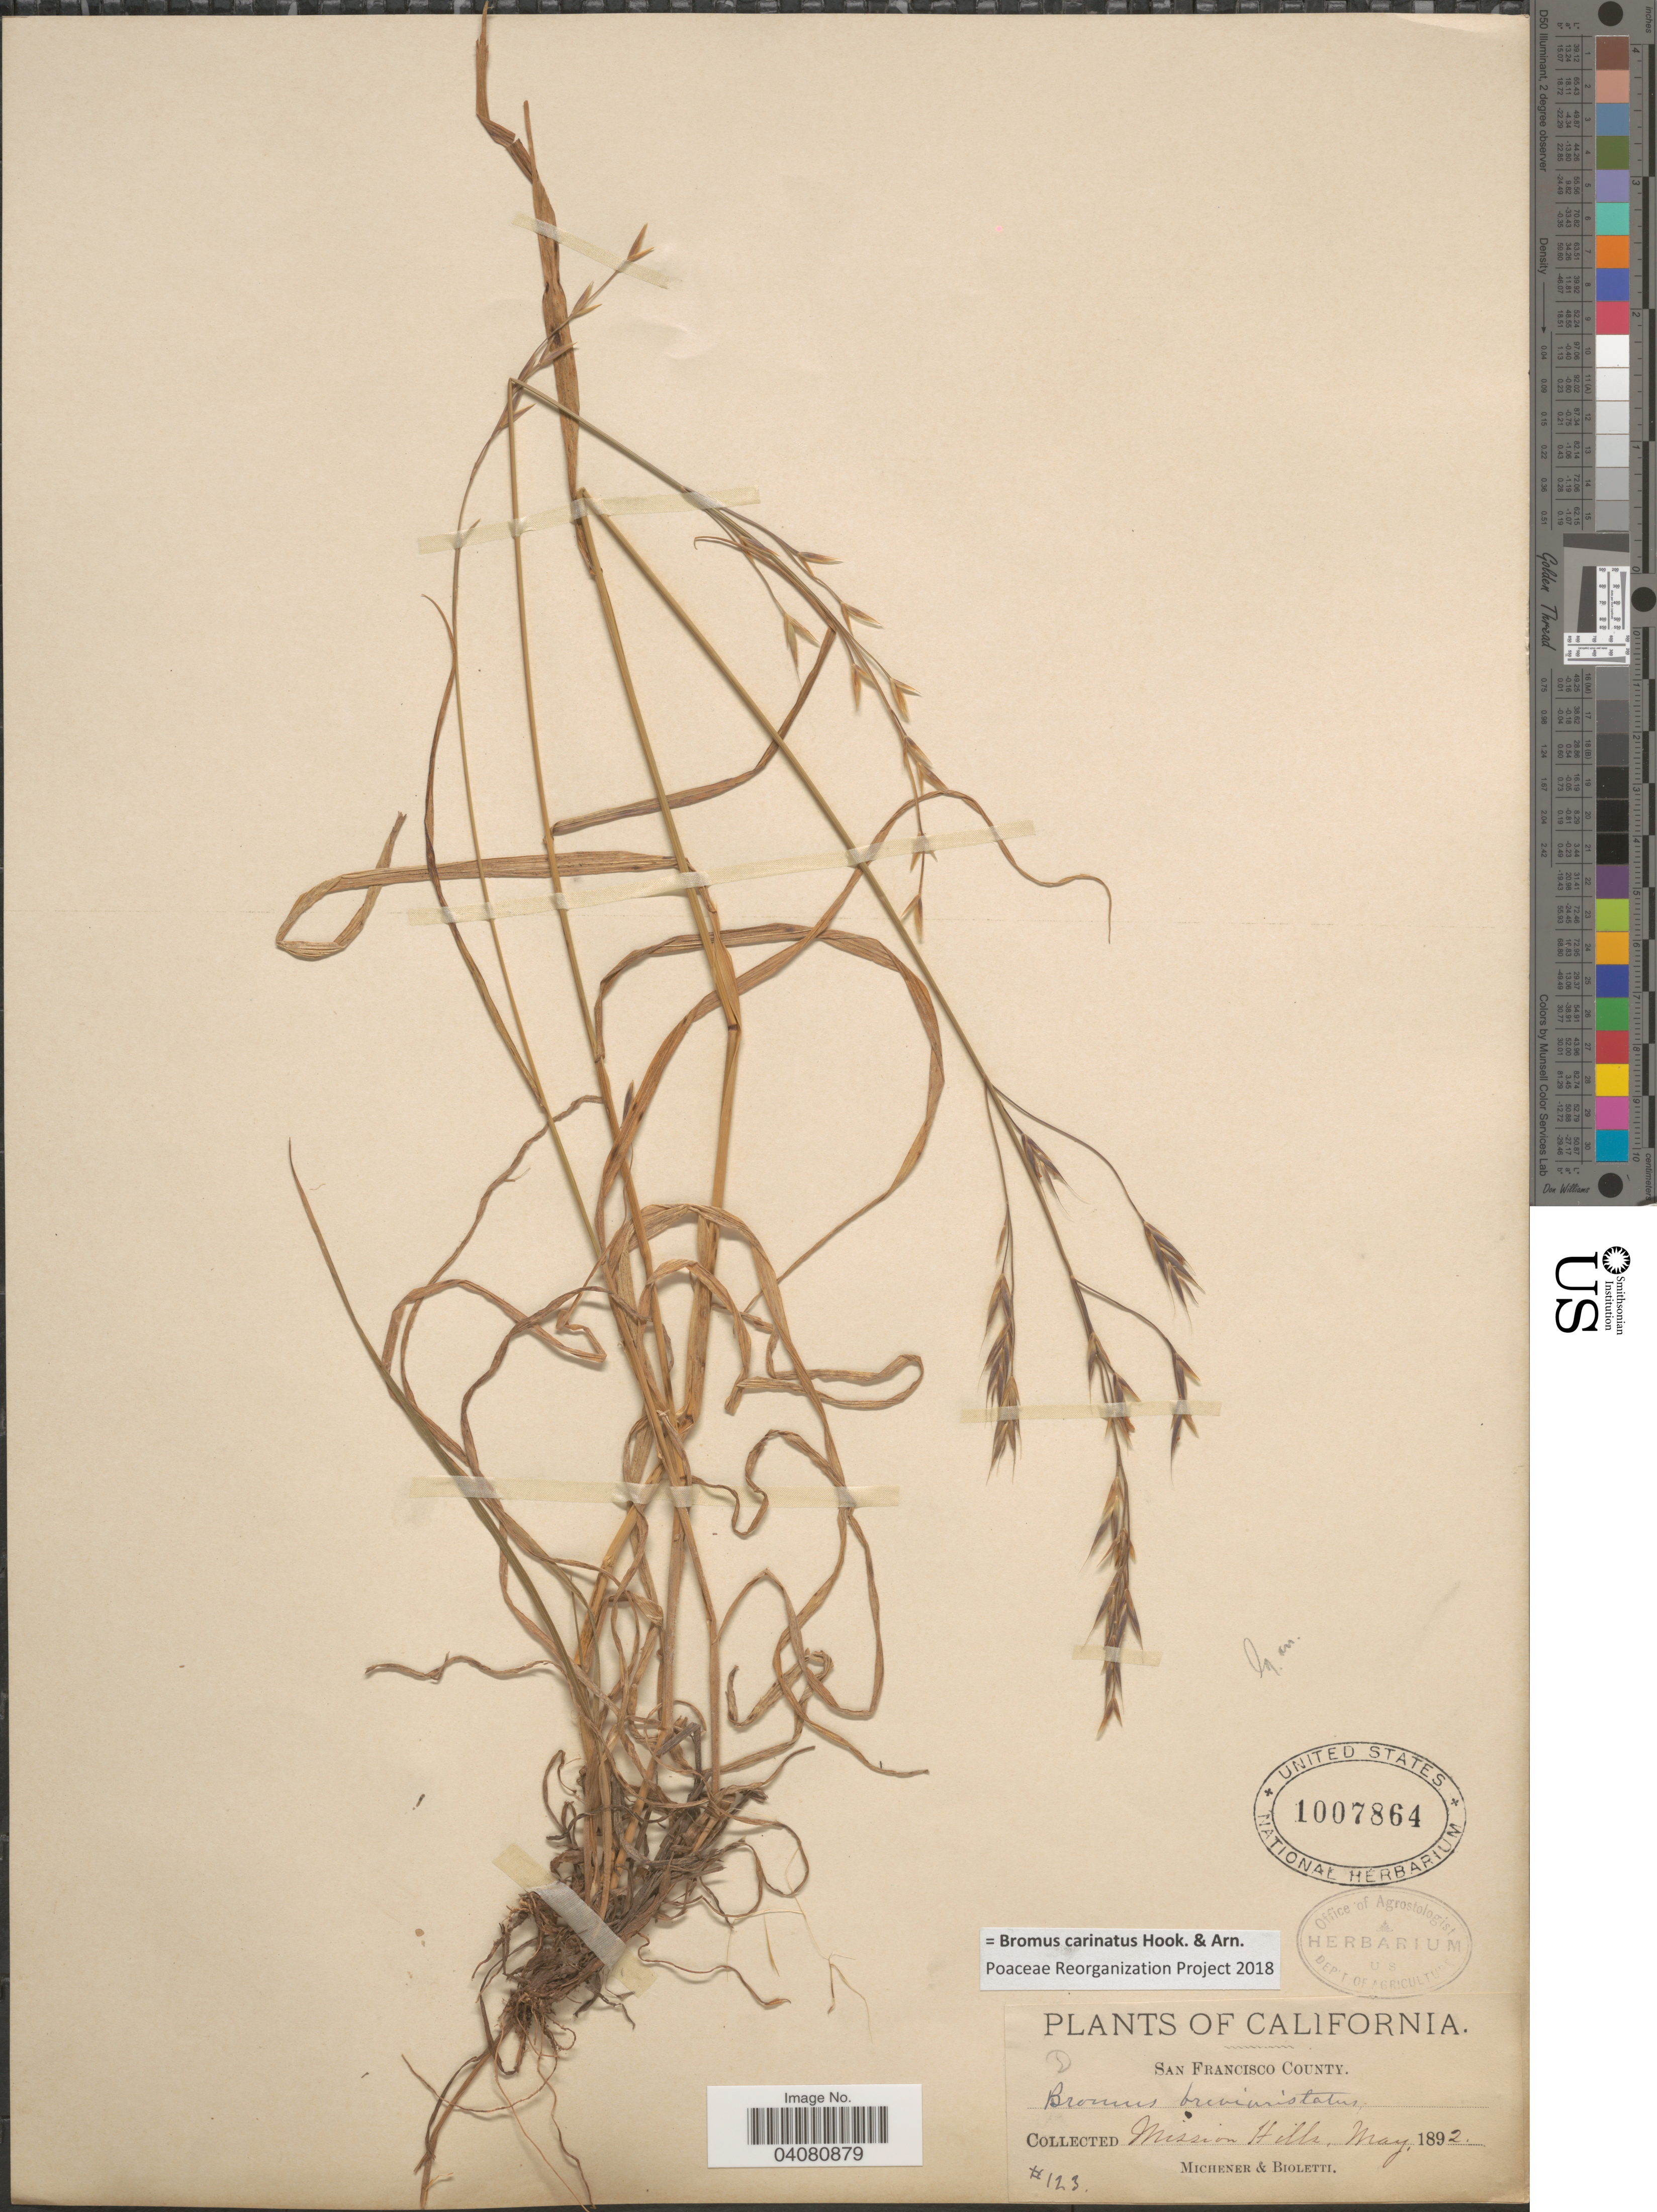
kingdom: Plantae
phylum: Tracheophyta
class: Liliopsida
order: Poales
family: Poaceae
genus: Bromus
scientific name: Bromus carinatus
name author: Hook. & Arn.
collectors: -. Michener & -- Bioletti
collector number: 123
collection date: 1892-05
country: United States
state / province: California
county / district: San Francisco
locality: San Francisco County. Mission Hills.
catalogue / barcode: US 1007864